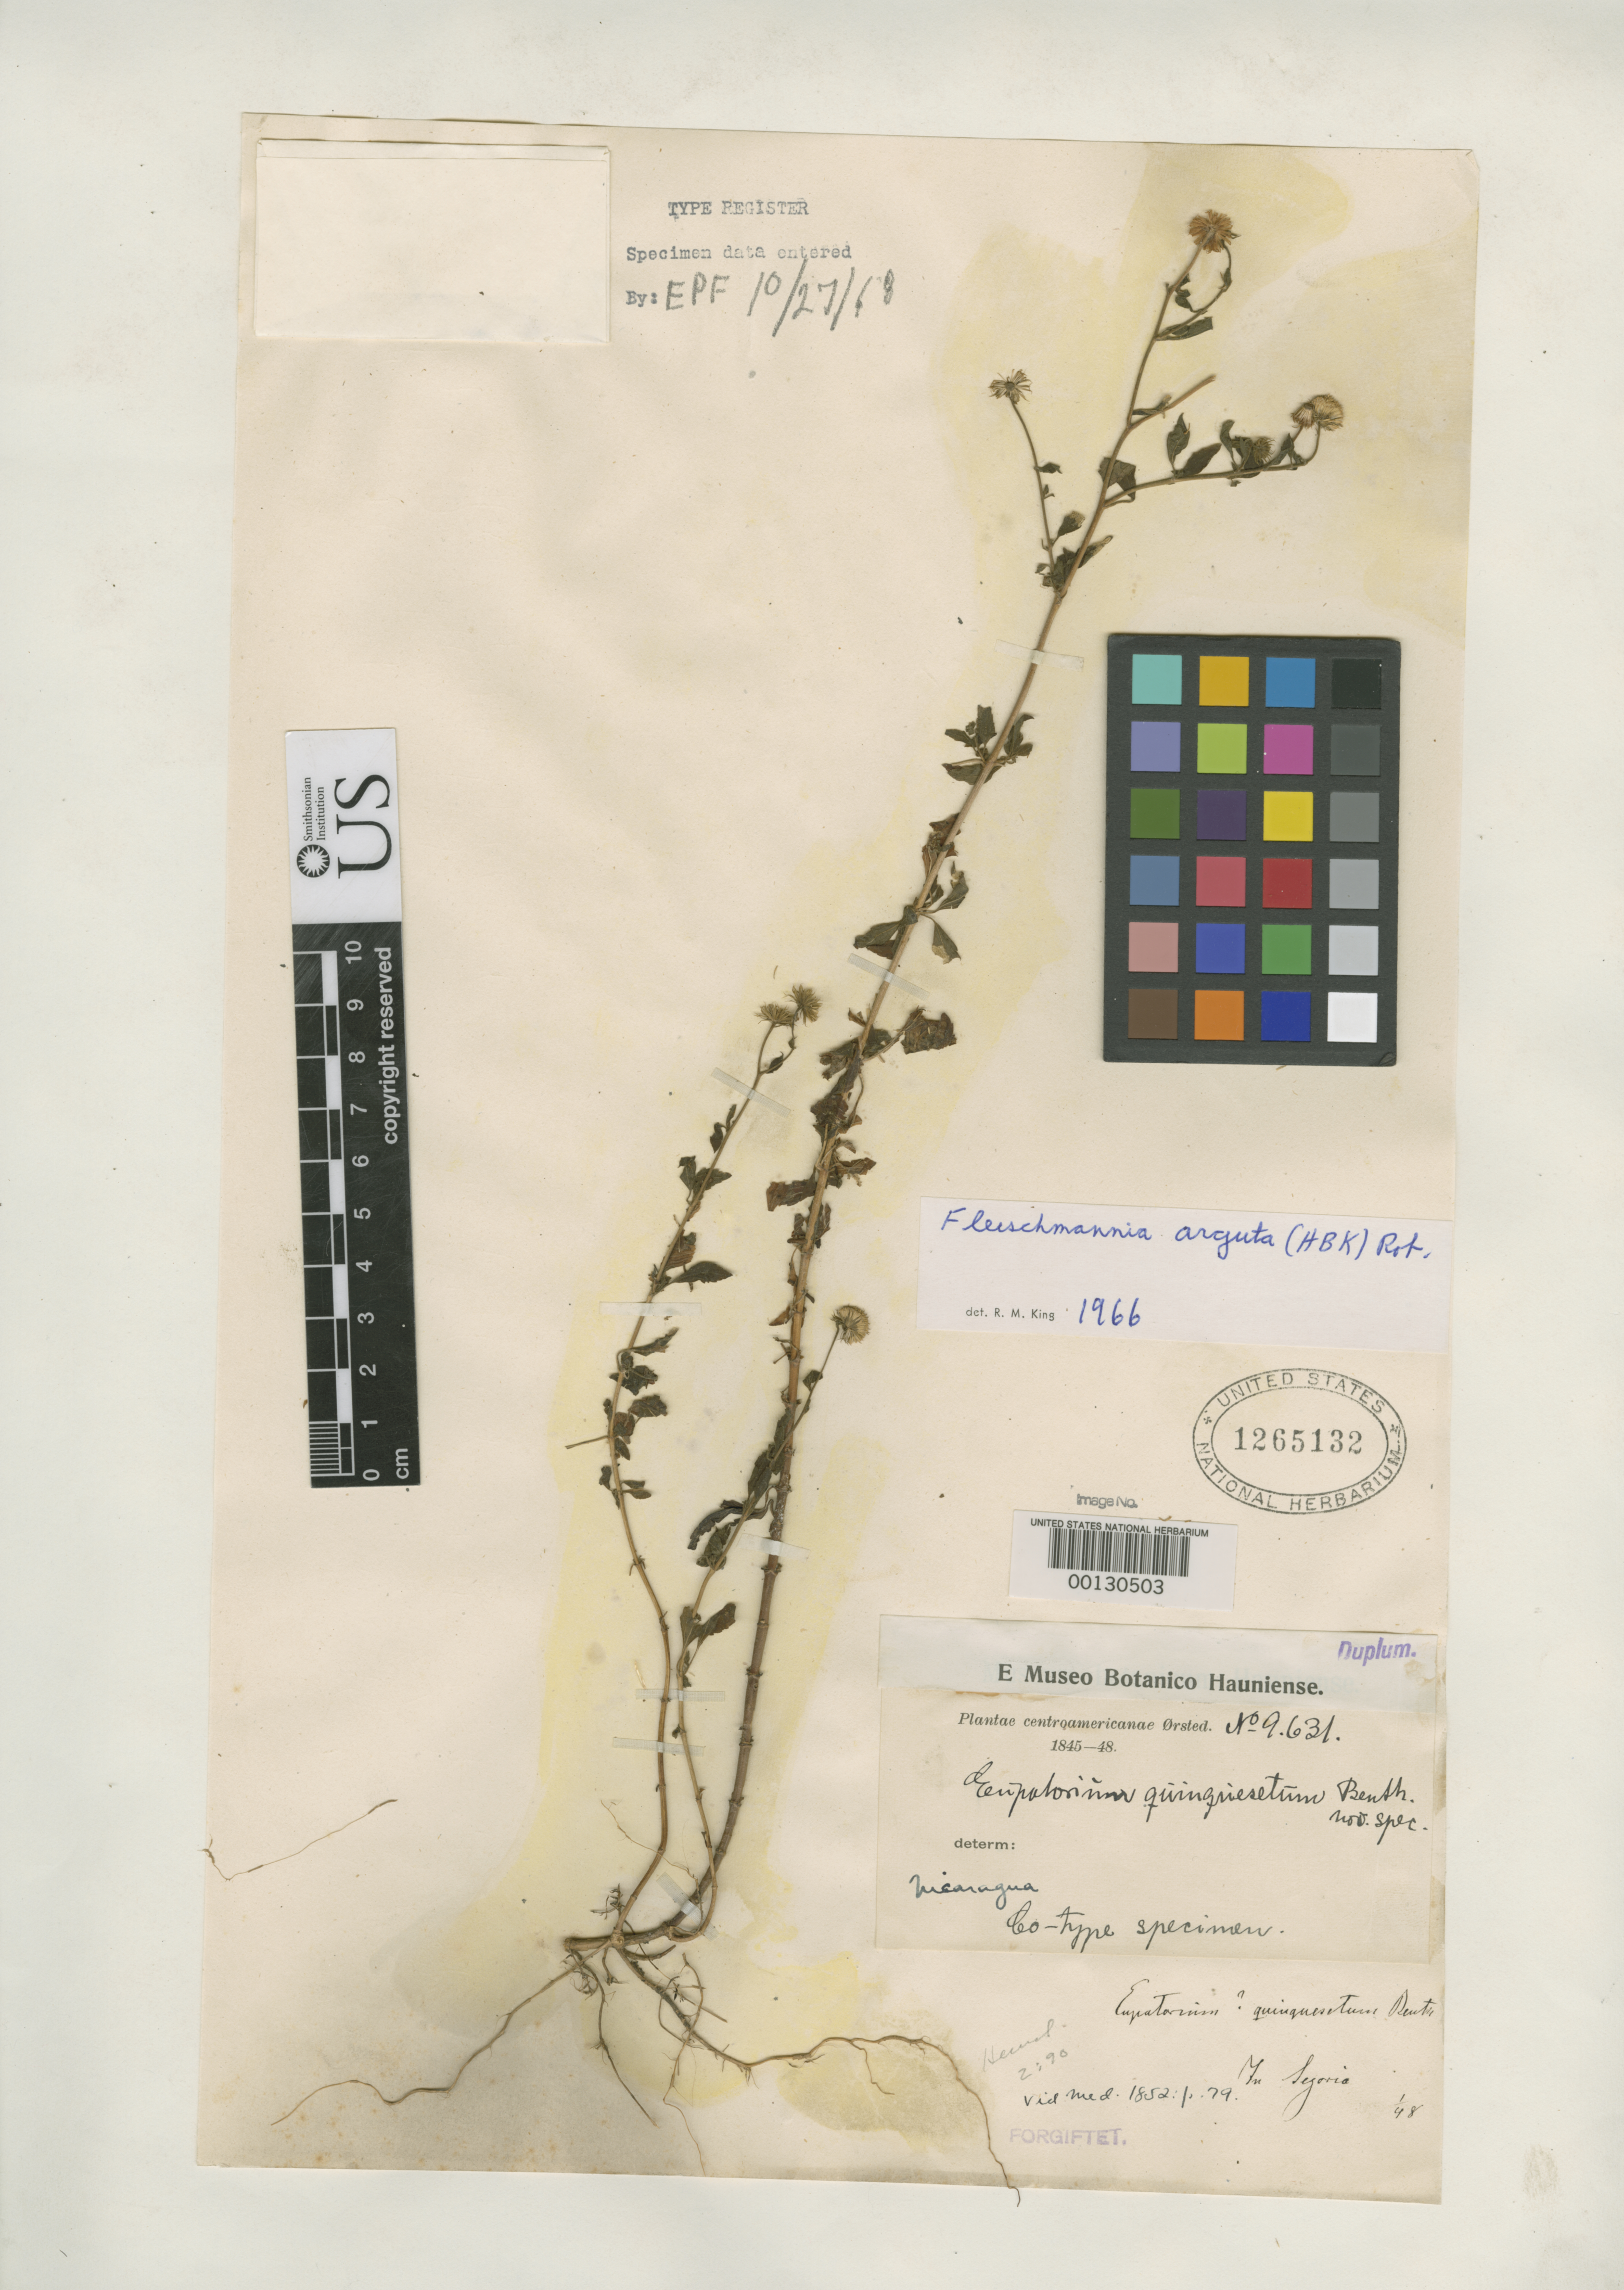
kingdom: Plantae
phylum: Tracheophyta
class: Magnoliopsida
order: Asterales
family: Asteraceae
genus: Eupatorium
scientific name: Eupatorium quinquesetum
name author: Benth.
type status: Type Material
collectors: A. S. Oersted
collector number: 9631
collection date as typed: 1845 to -- --- 1848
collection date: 1845/1848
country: Nicaragua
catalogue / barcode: US 1265132